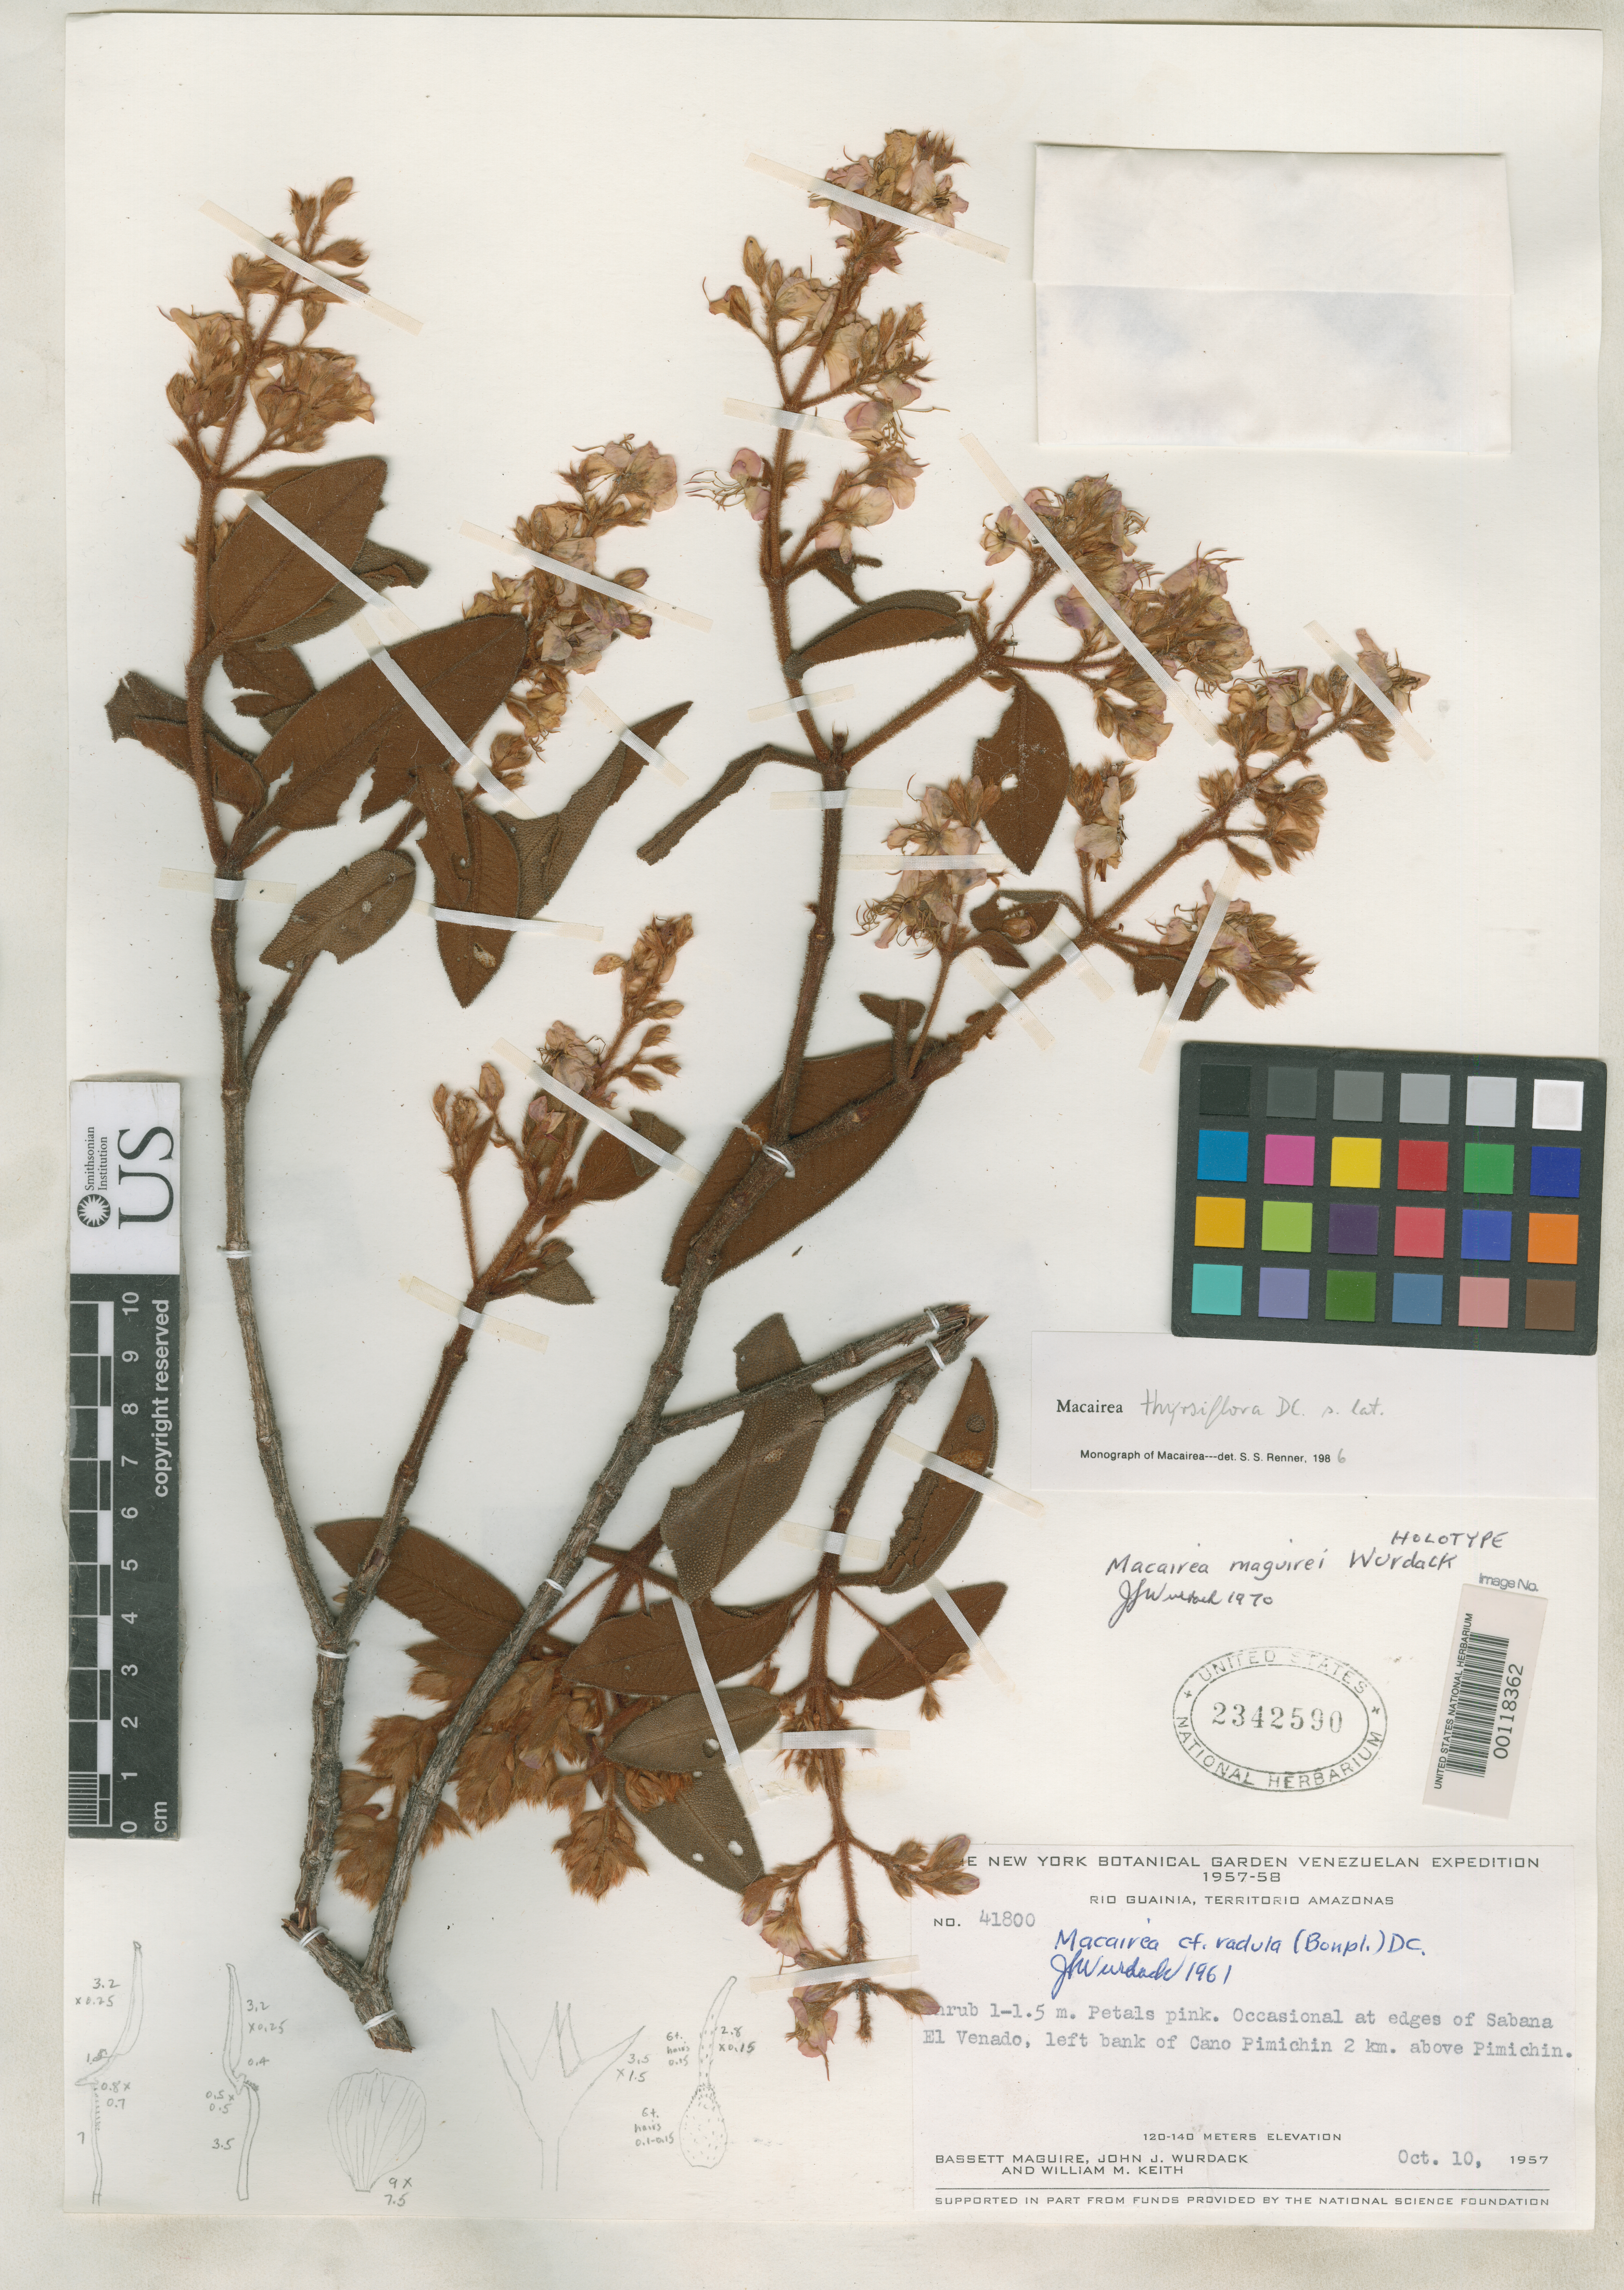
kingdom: Plantae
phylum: Tracheophyta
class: Magnoliopsida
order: Myrtales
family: Melastomataceae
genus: Macairea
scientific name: Macairea maguirei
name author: Wurdack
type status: Holotype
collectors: B. Maguire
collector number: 41800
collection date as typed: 10 Oct 1957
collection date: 1957-10-10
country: Venezuela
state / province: Amazonas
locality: Sabana El Venado, Cano Pimichin.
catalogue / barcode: US 2342590